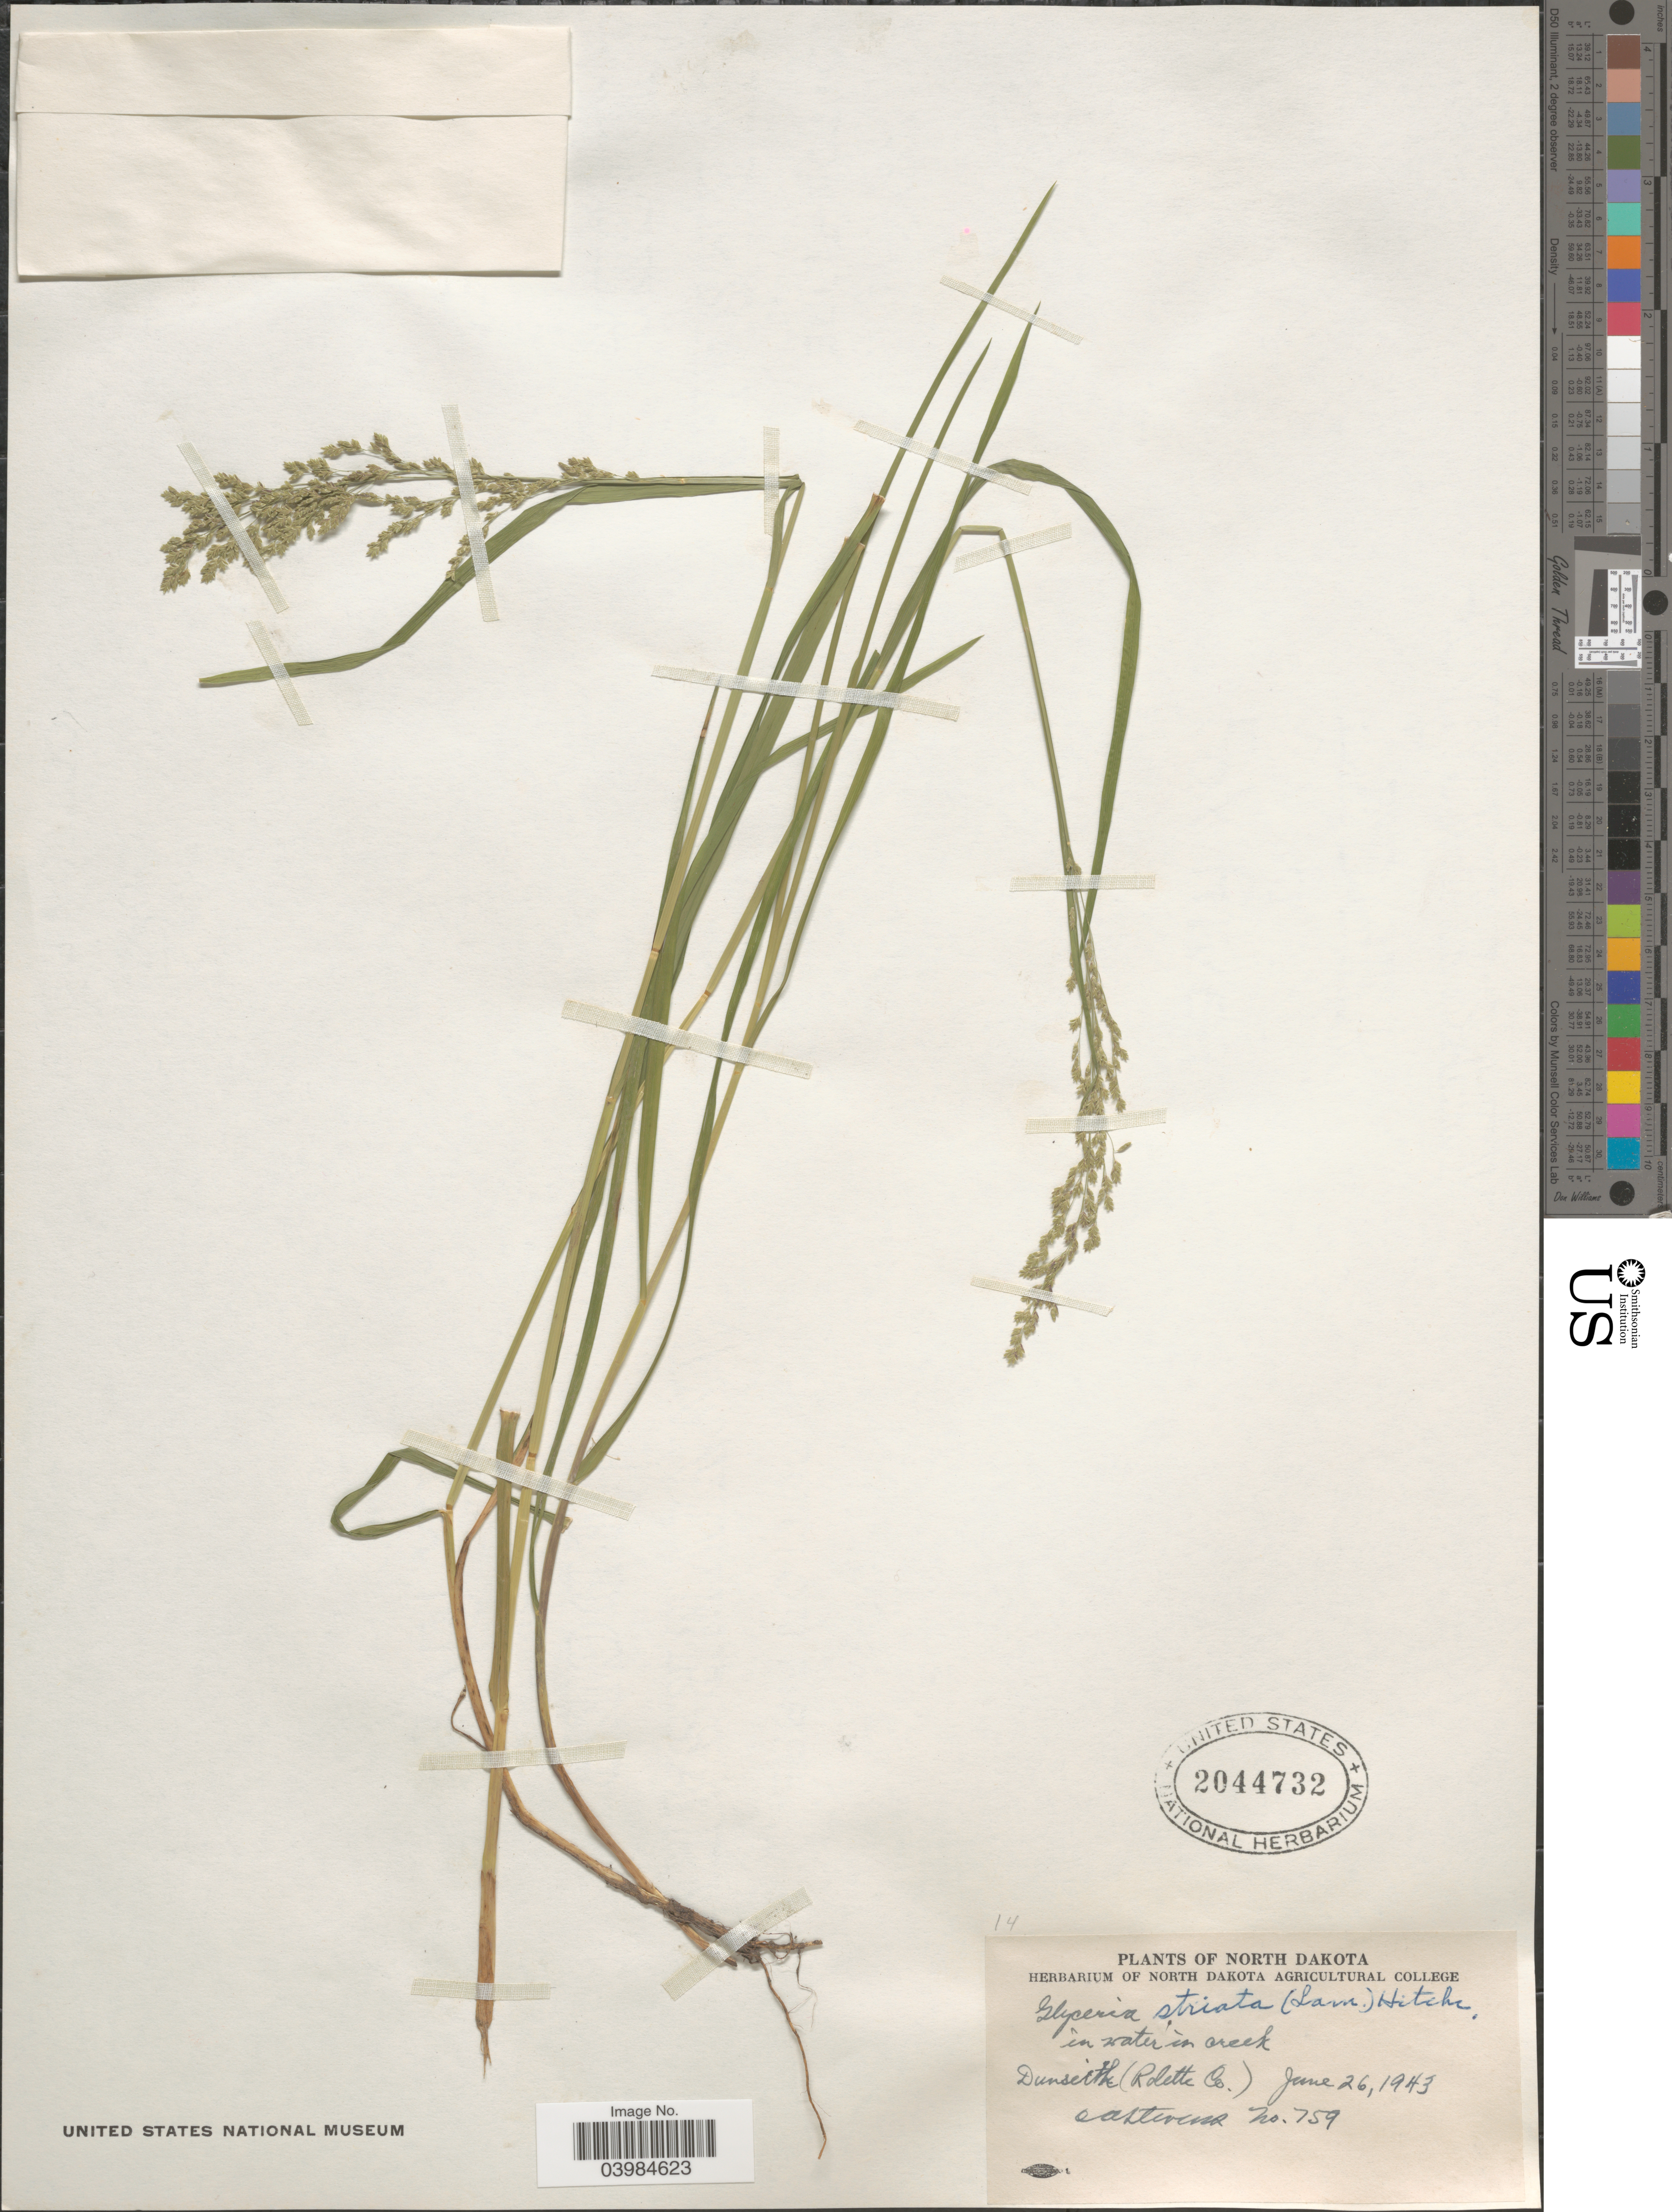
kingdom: Plantae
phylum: Tracheophyta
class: Liliopsida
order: Poales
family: Poaceae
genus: Glyceria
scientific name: Glyceria striata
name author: (Lam.) Hitchc.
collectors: O. A. Stevens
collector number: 759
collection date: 1943-06-26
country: United States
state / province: North Dakota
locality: In water in creek. Dunseith (Rolette Co.).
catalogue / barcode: US 2044732